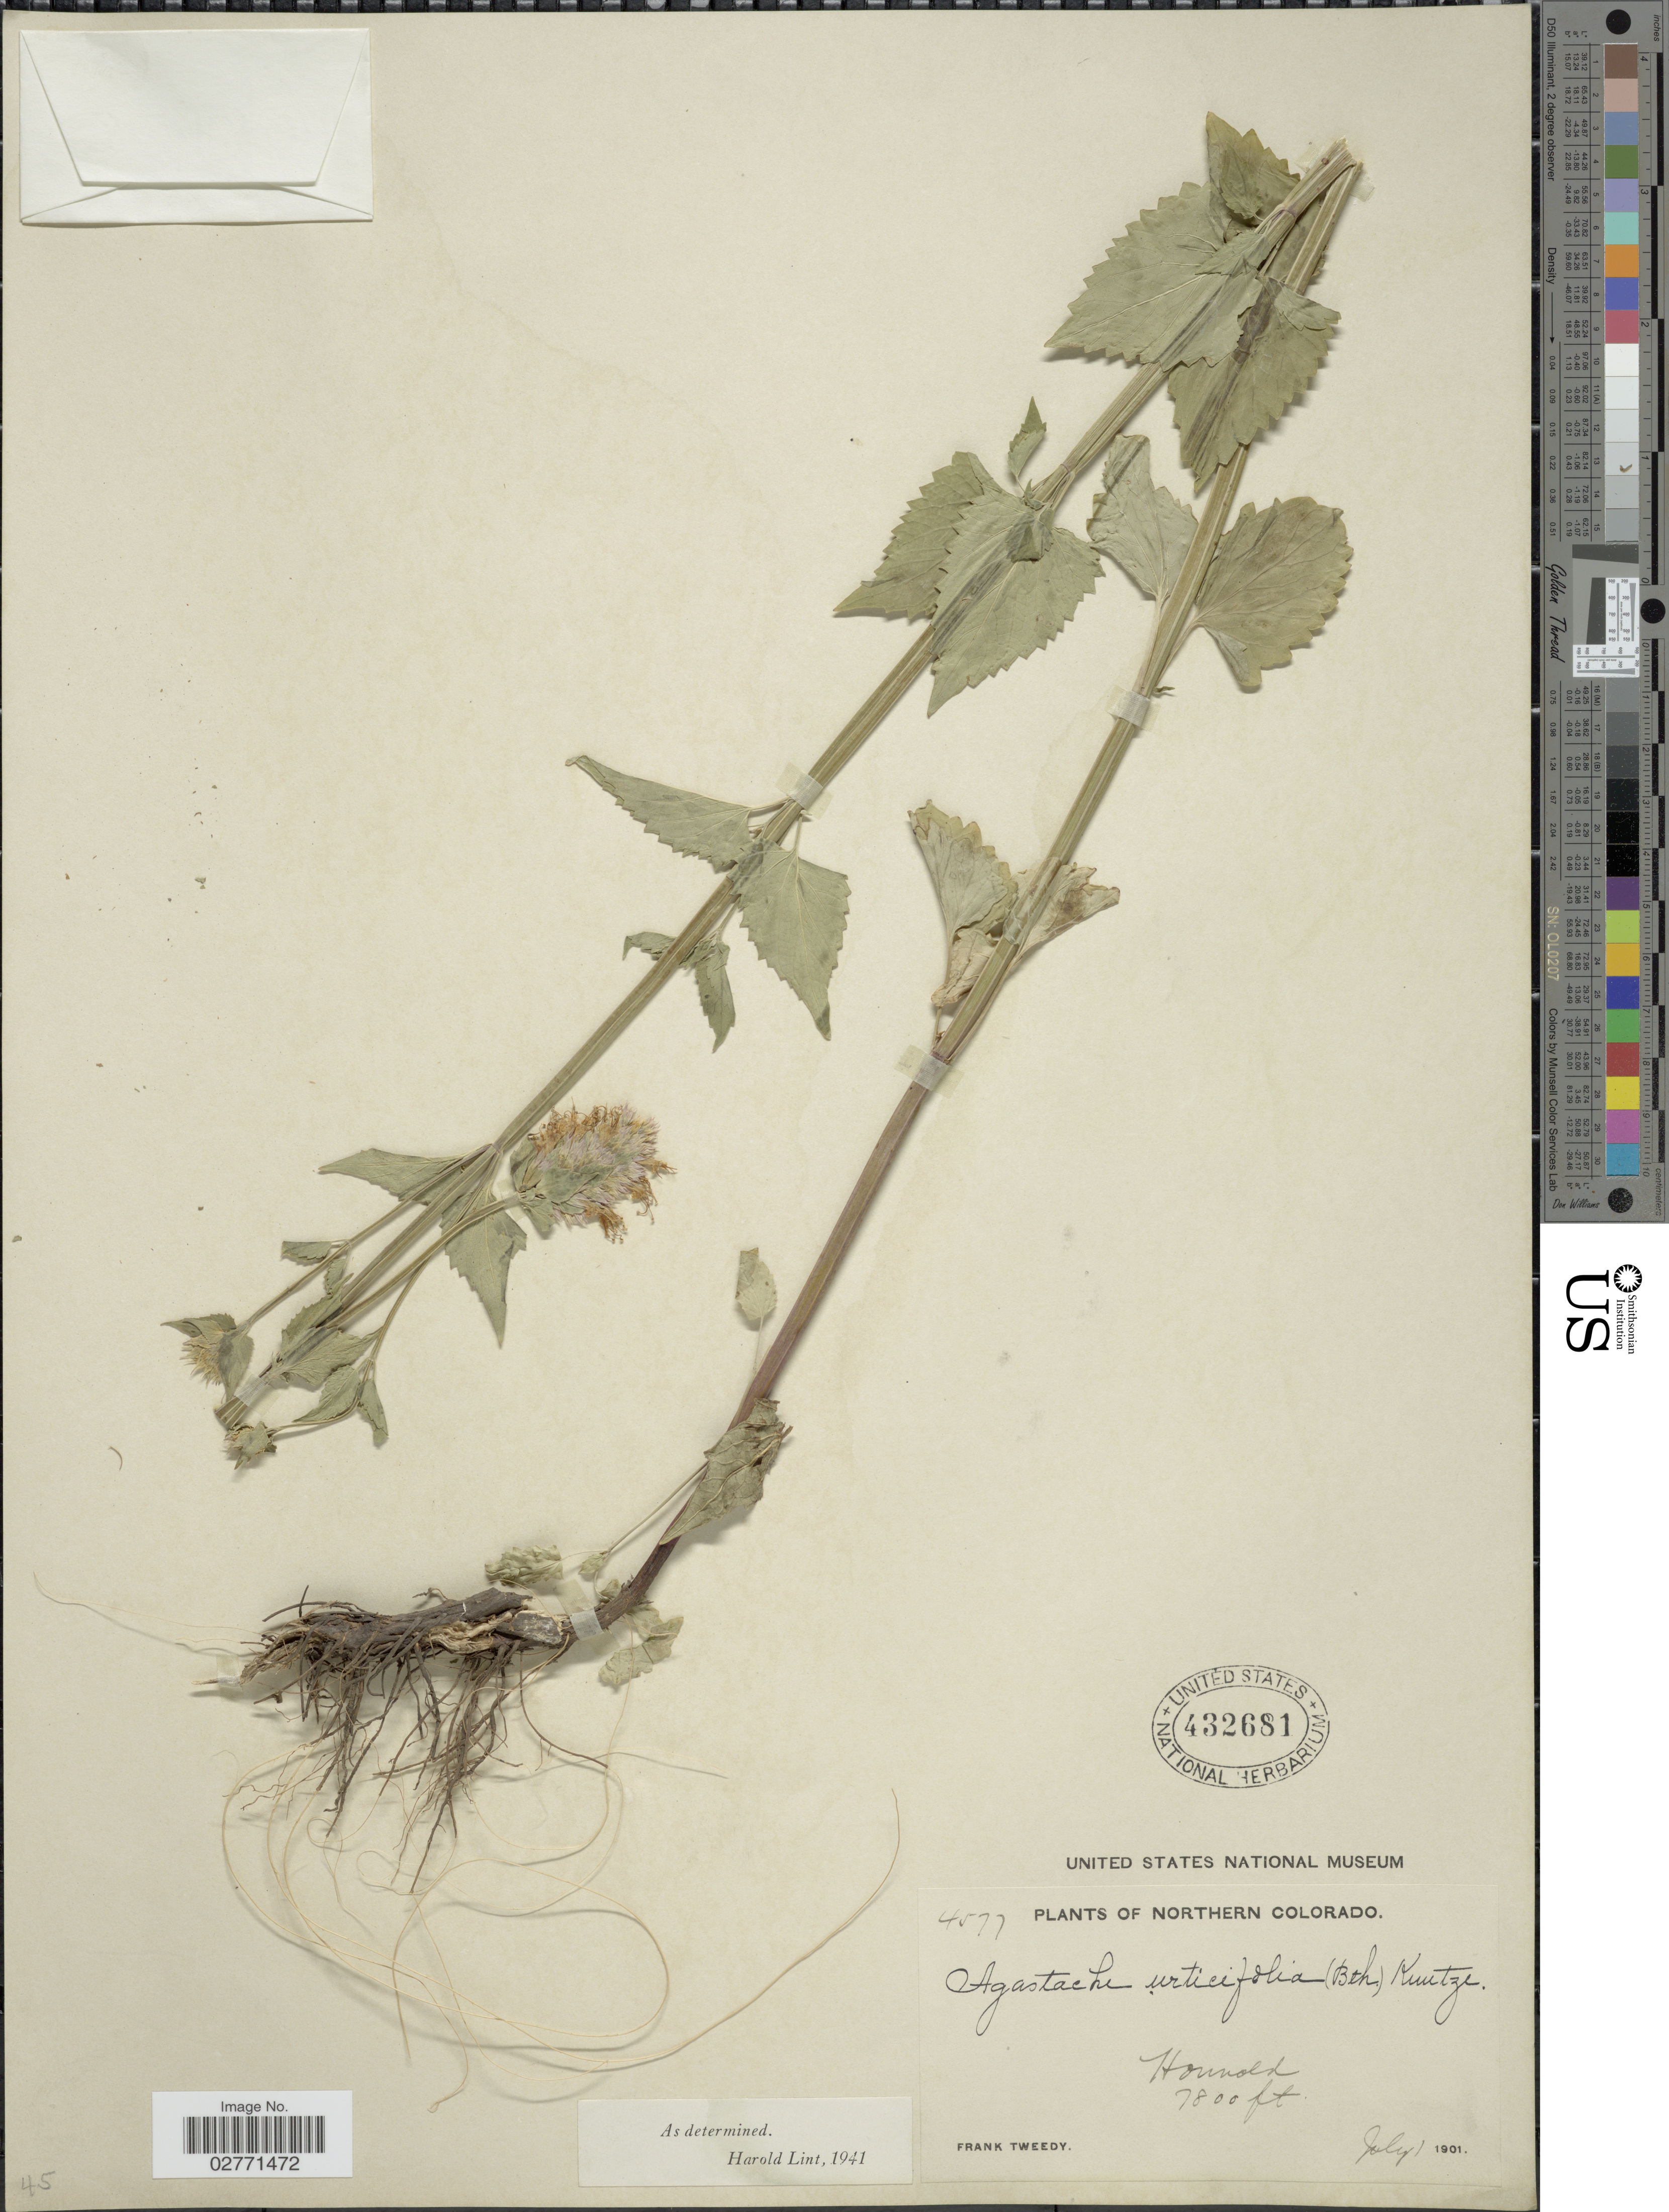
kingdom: Plantae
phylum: Tracheophyta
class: Magnoliopsida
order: Lamiales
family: Lamiaceae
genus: Agastache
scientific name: Agastache urticifolia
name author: (Benth.) Kuntze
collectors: F. Tweedy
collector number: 4577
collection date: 1901-07-01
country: United States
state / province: Colorado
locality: Honnold.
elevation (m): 2377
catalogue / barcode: US 432681